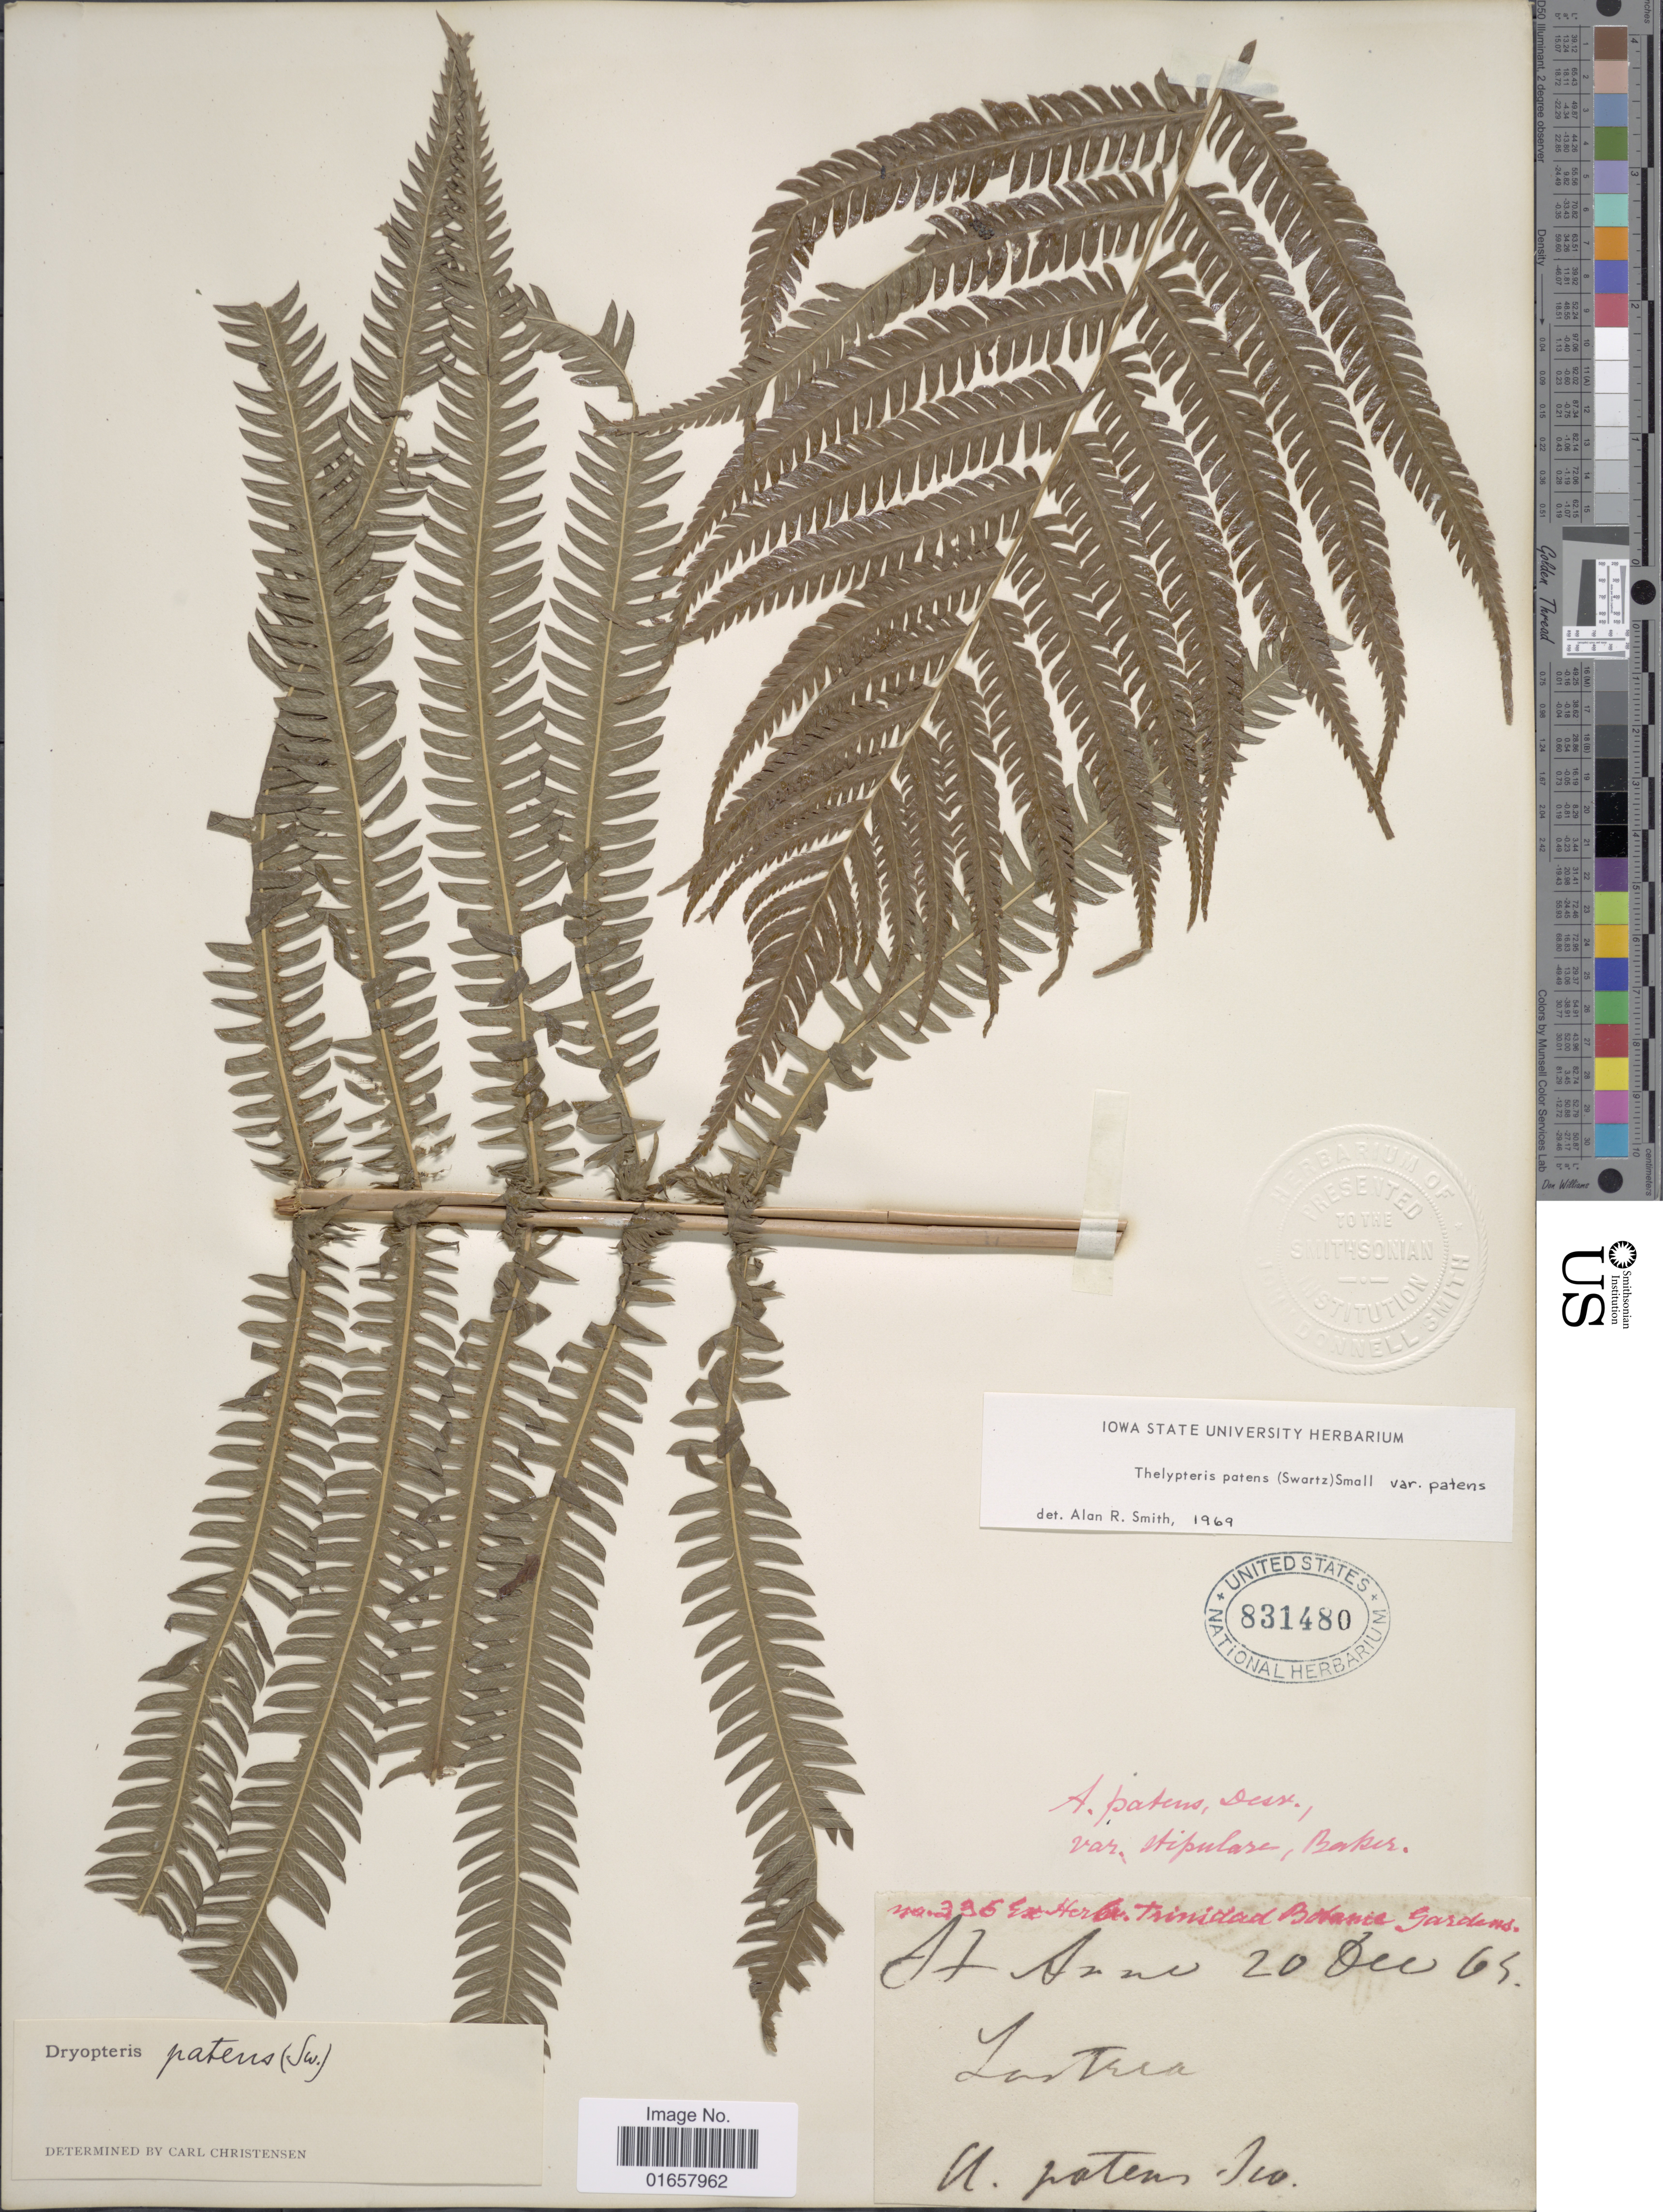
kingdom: Plantae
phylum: Tracheophyta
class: Polypodiopsida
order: Polypodiales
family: Thelypteridaceae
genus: Christella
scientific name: Christella patens var. patens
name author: (Sw.) Holttum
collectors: Trinidad Bot. Gard. Herbarium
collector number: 335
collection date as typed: Transcribed d/m/y: 20/12/65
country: St. Christopher-Nevis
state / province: Saint Anne Sandy Point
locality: St. Anne.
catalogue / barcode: US 831480